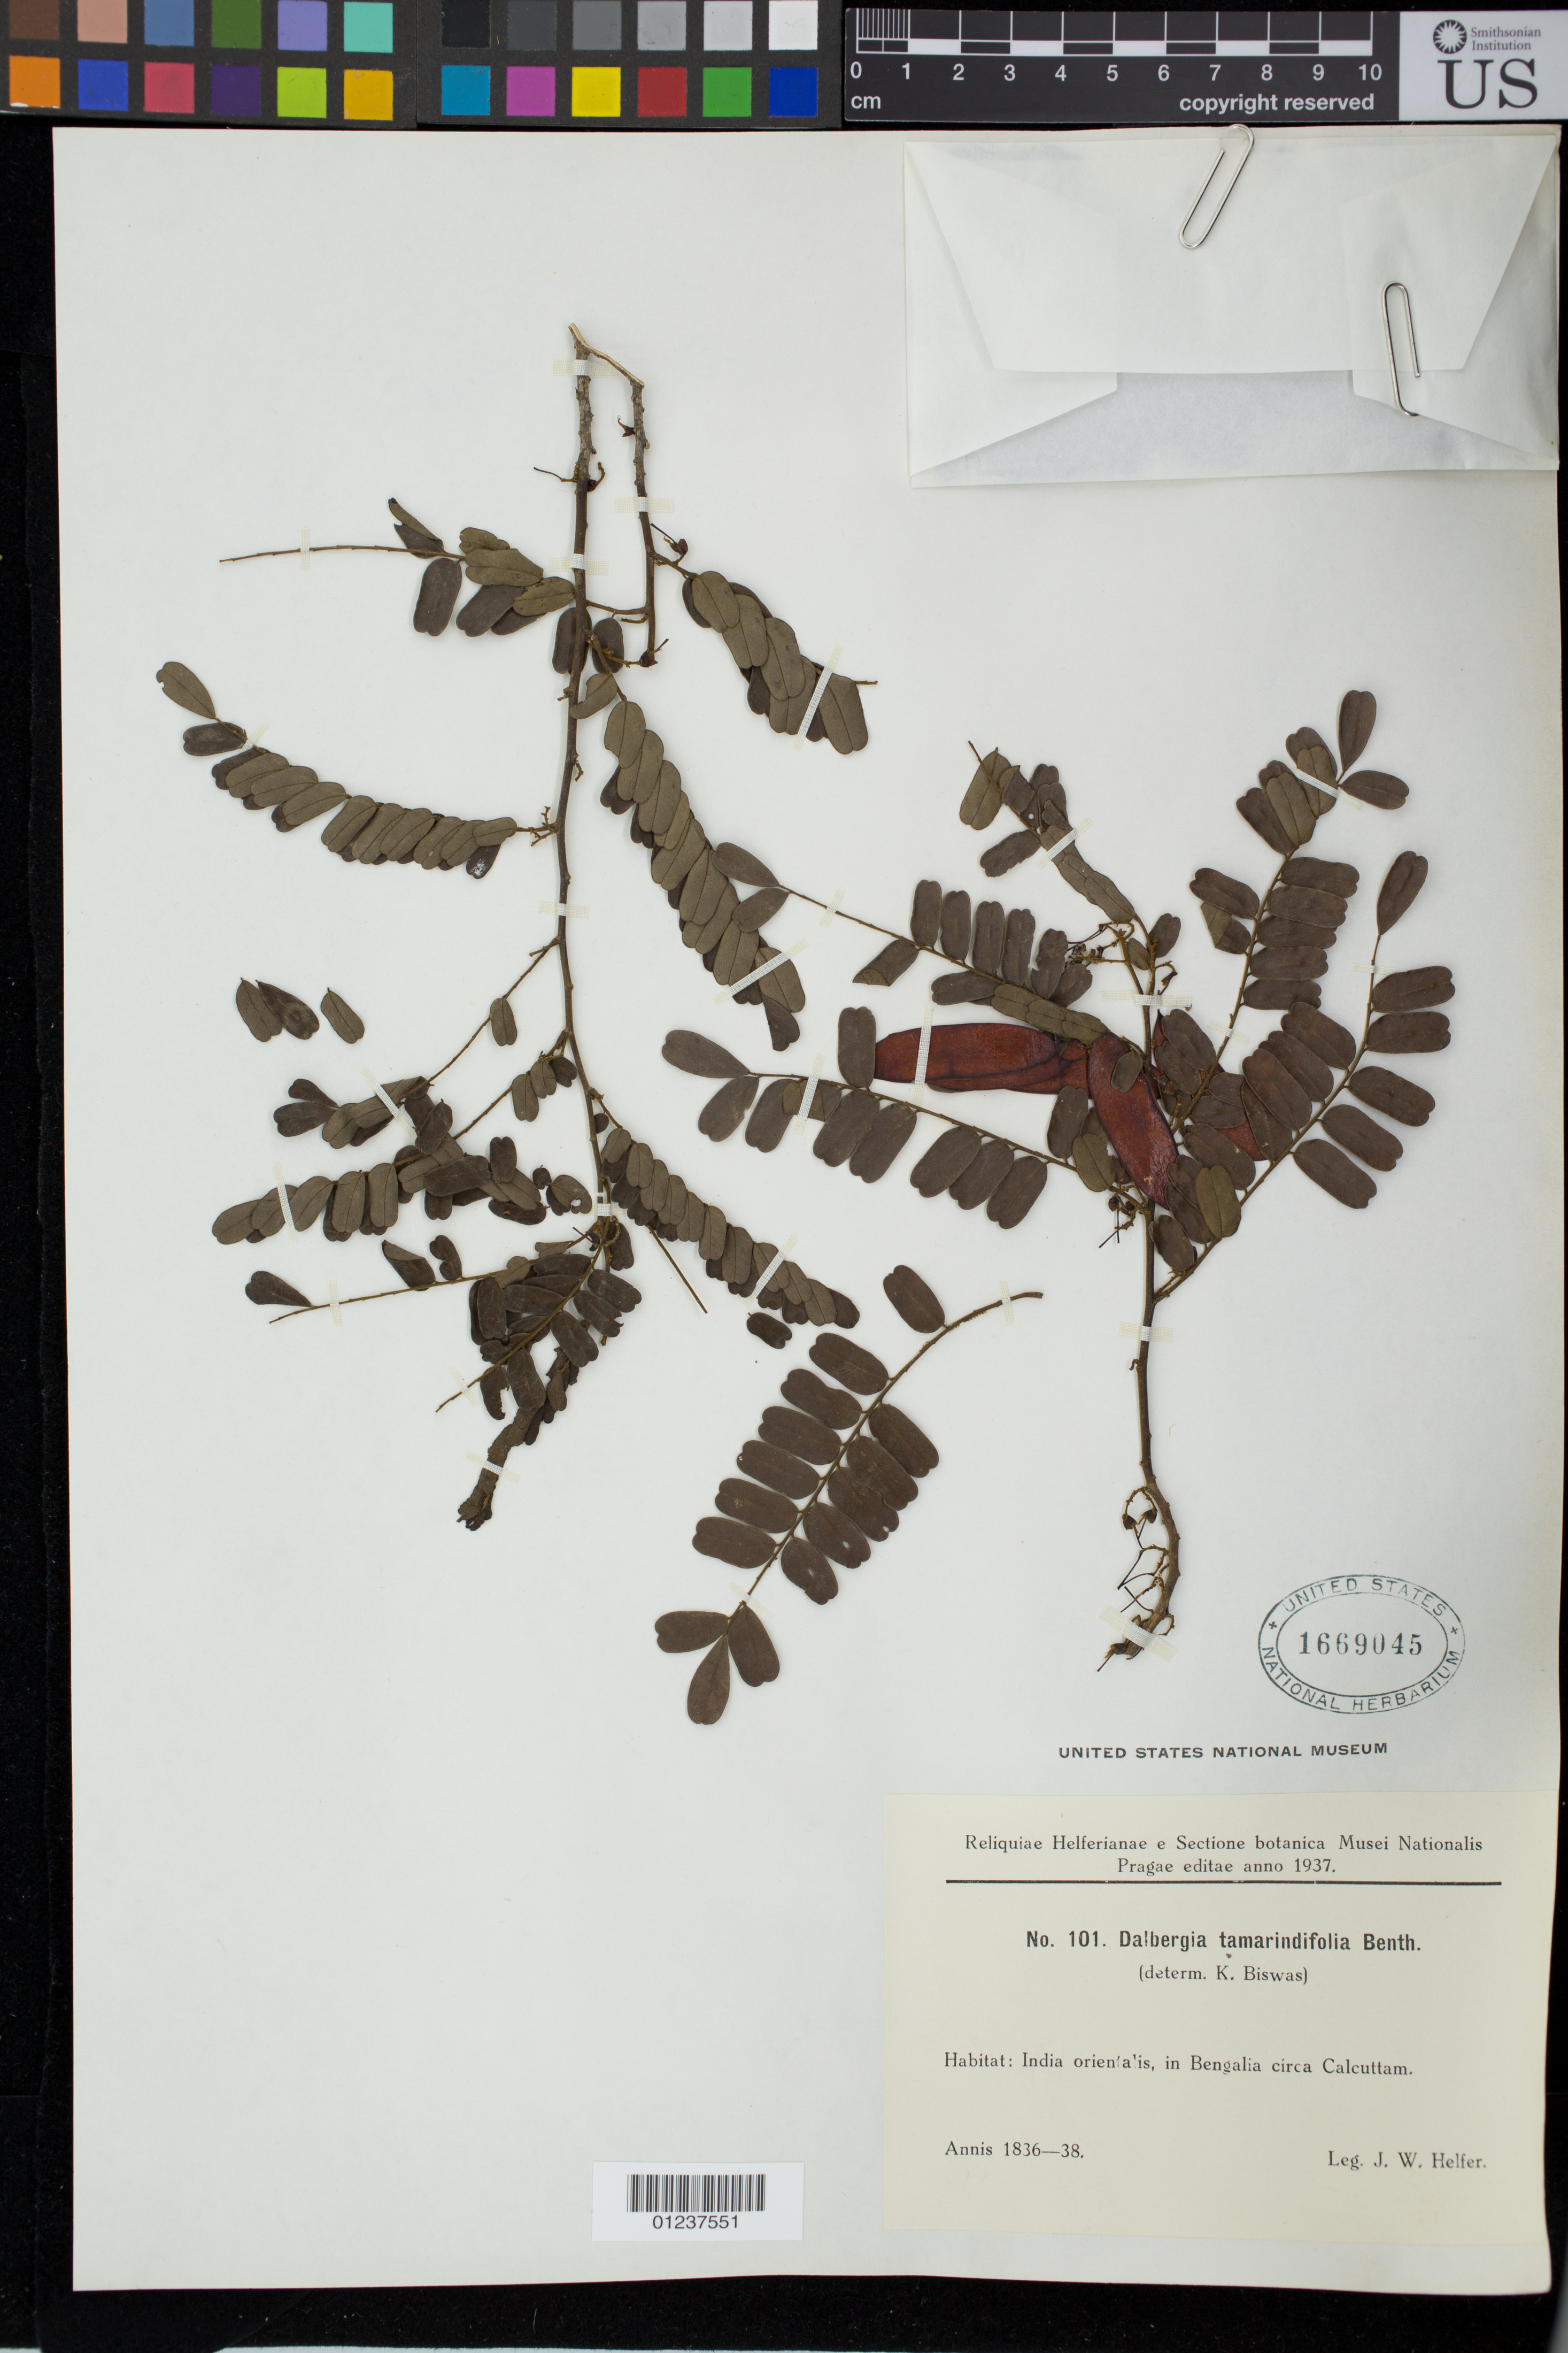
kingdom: Plantae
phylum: Tracheophyta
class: Magnoliopsida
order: Fabales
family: Fabaceae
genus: Dalbergia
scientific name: Dalbergia pinnata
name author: (Lour.) Prain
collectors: J. W. Helfer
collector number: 101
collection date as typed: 1836 to -- -- 1838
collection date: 1836/1838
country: India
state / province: West Bengal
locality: India orientalis, in bengalia circa calcuttam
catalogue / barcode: US 1669045